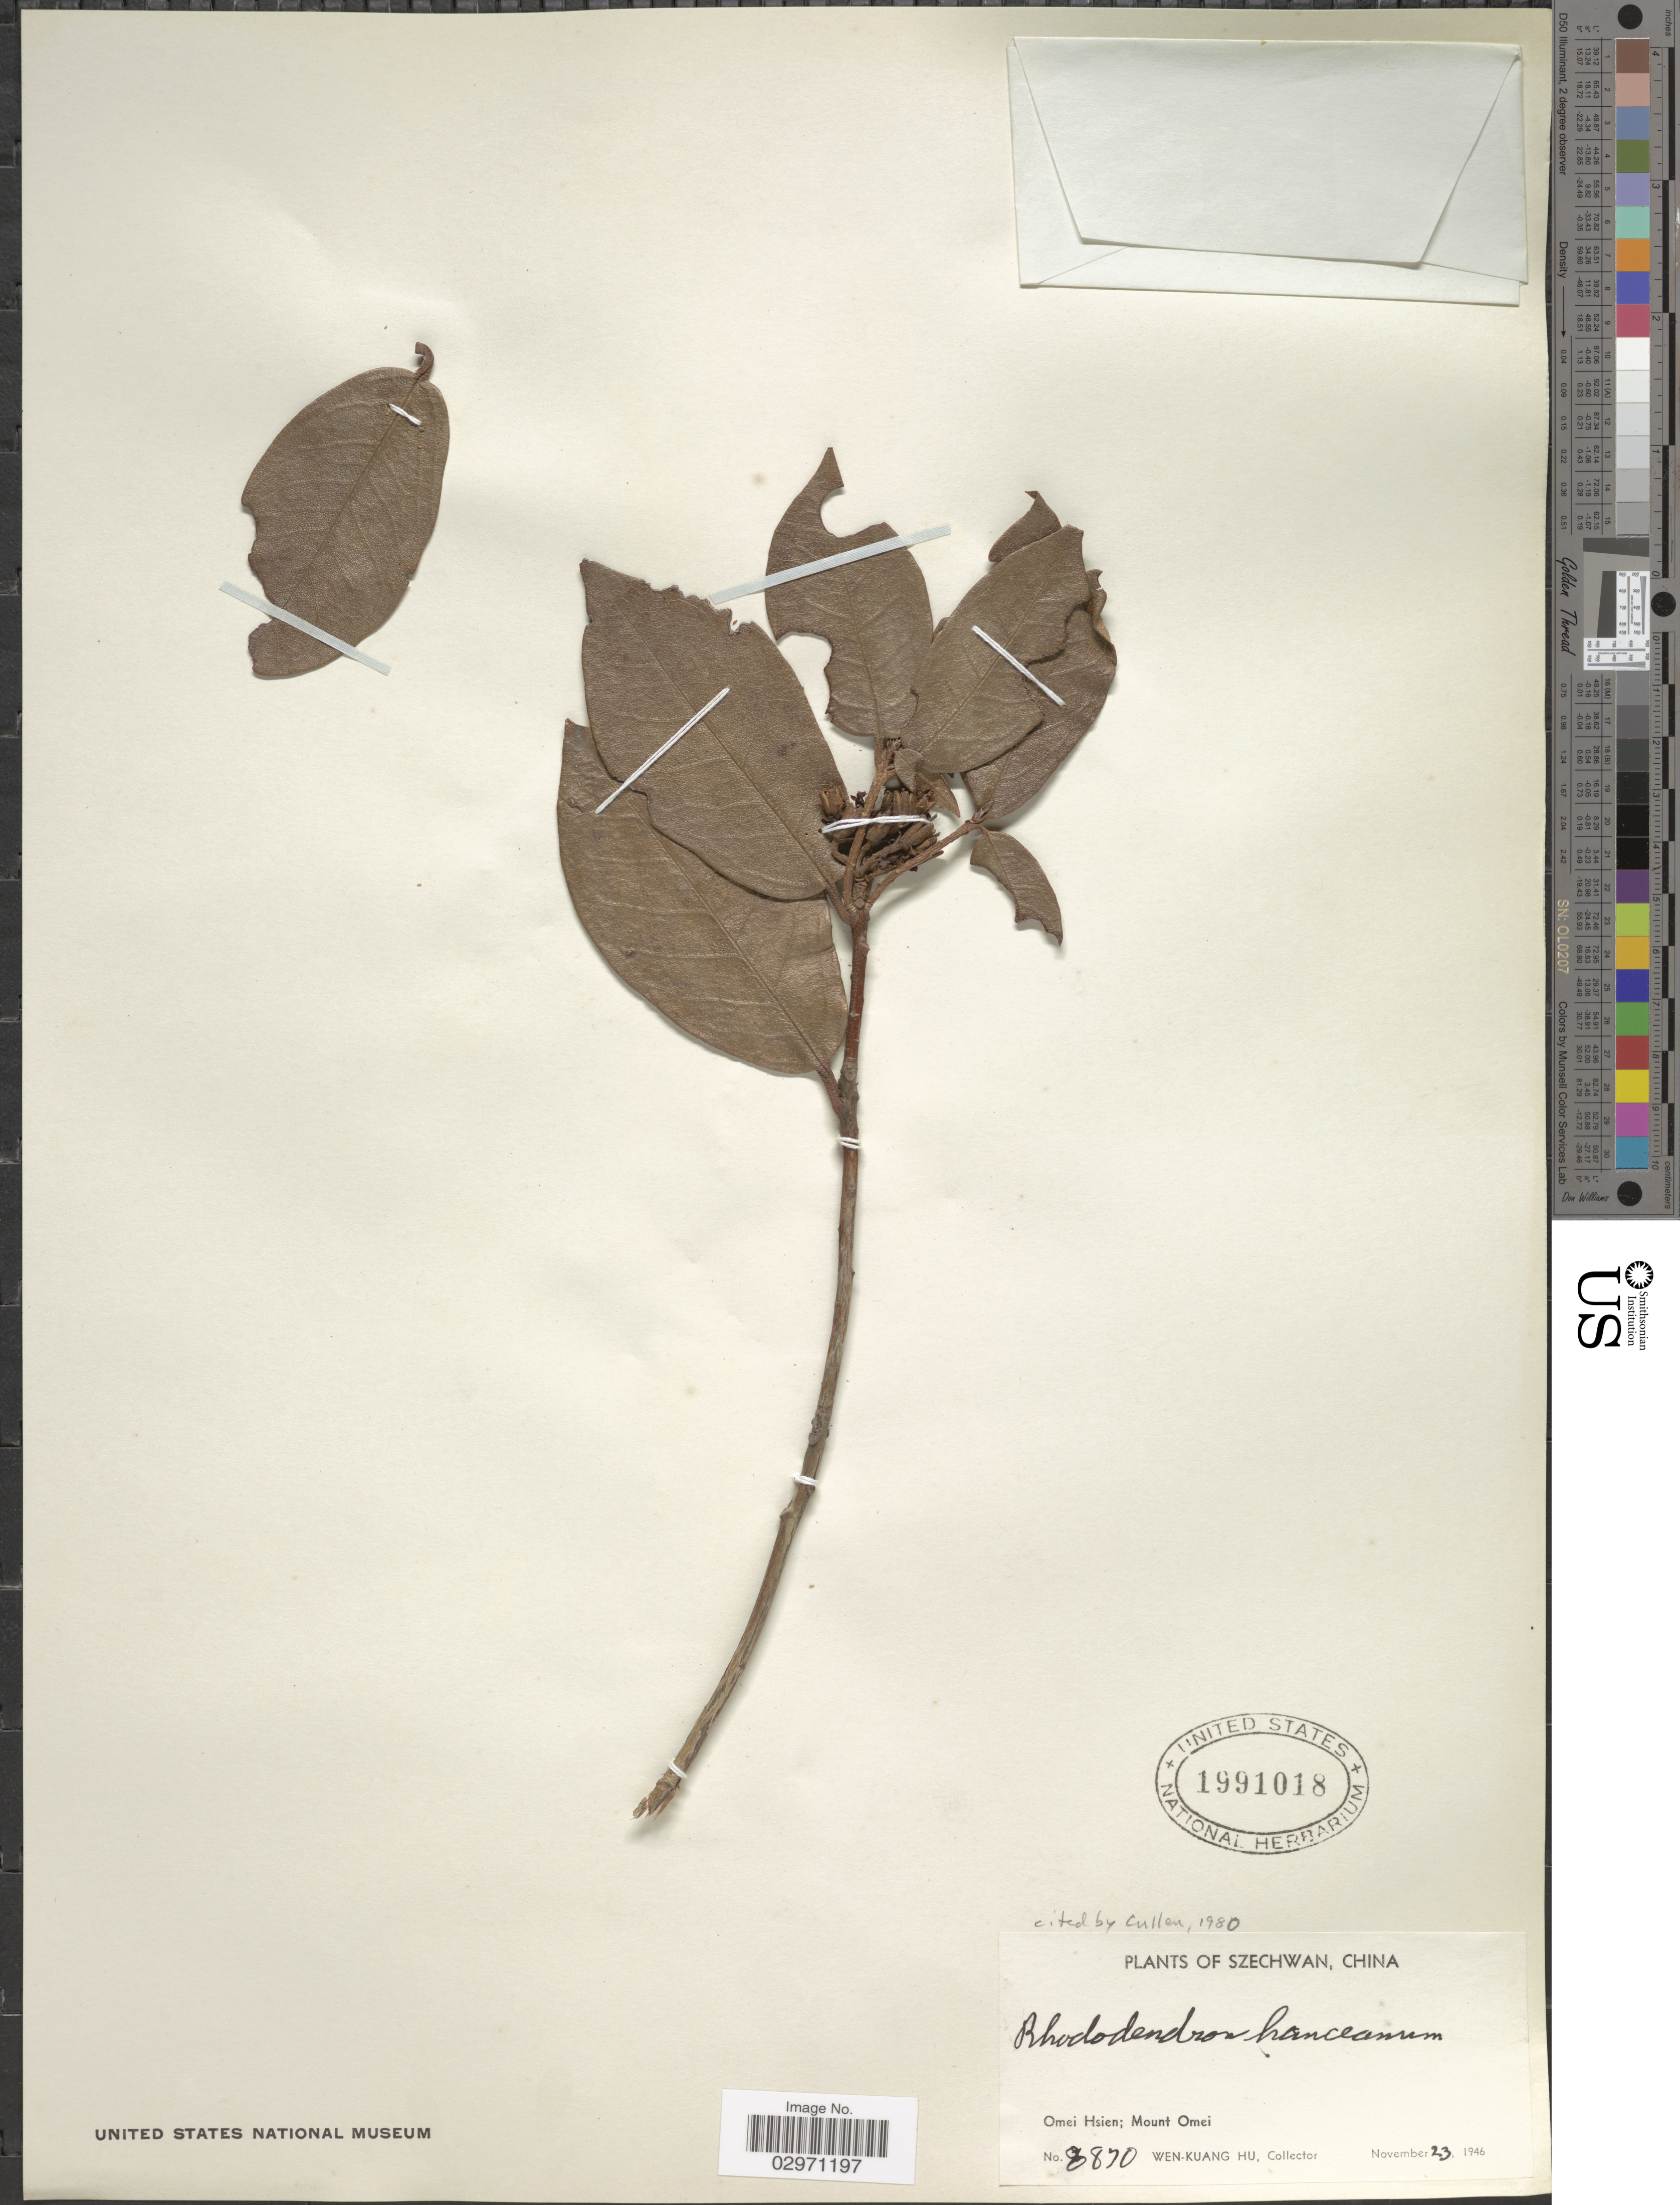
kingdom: Plantae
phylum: Tracheophyta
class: Magnoliopsida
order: Ericales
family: Ericaceae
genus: Rhododendron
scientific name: Rhododendron hanceanum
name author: Hemsl.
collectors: W. K. Hu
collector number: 8870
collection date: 1946-11-23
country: China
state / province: Sichuan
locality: Szechwan. Omei Hsien; Mount Omei.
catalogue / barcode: US 1991018